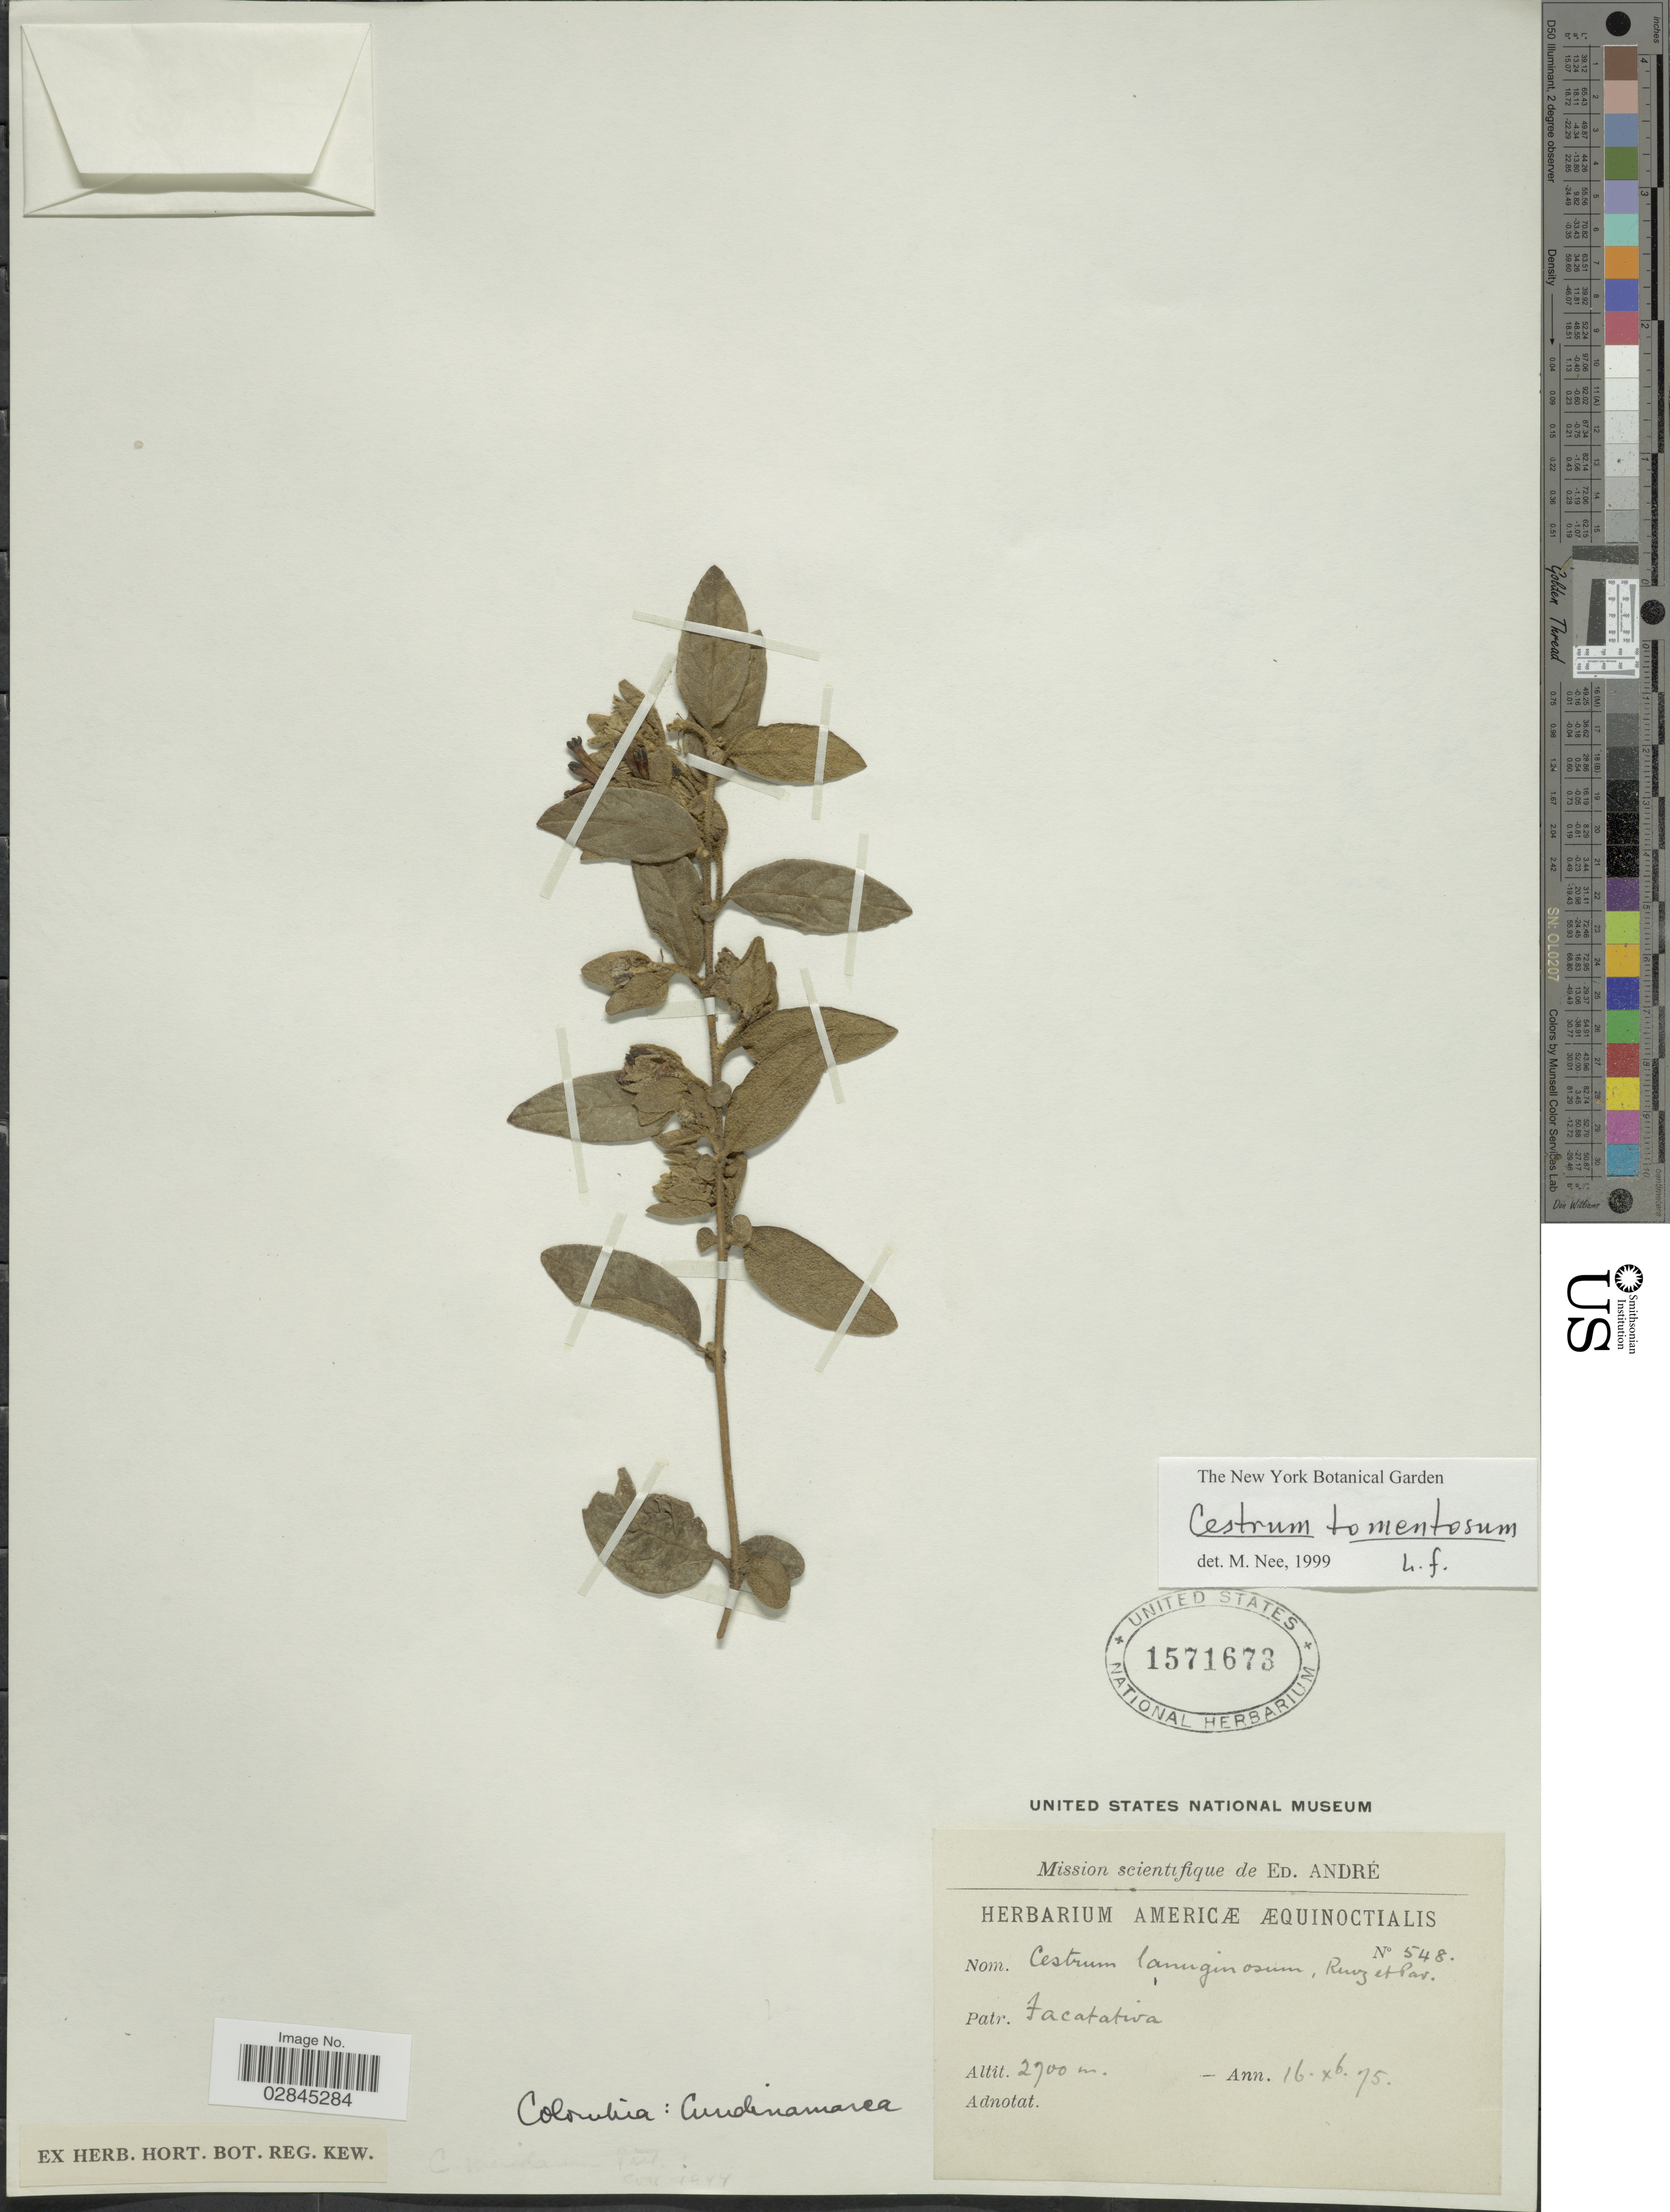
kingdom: Plantae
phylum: Tracheophyta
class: Magnoliopsida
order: Solanales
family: Solanaceae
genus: Cestrum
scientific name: Cestrum tomentosum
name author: L. f.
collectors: ex herb. Americæ Æquinoctialis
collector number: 548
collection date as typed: Transcribed d/m/y: 16/10/75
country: Colombia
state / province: Cundinamarca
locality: Patr. Facatativa.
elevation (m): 2700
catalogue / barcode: US 1571673